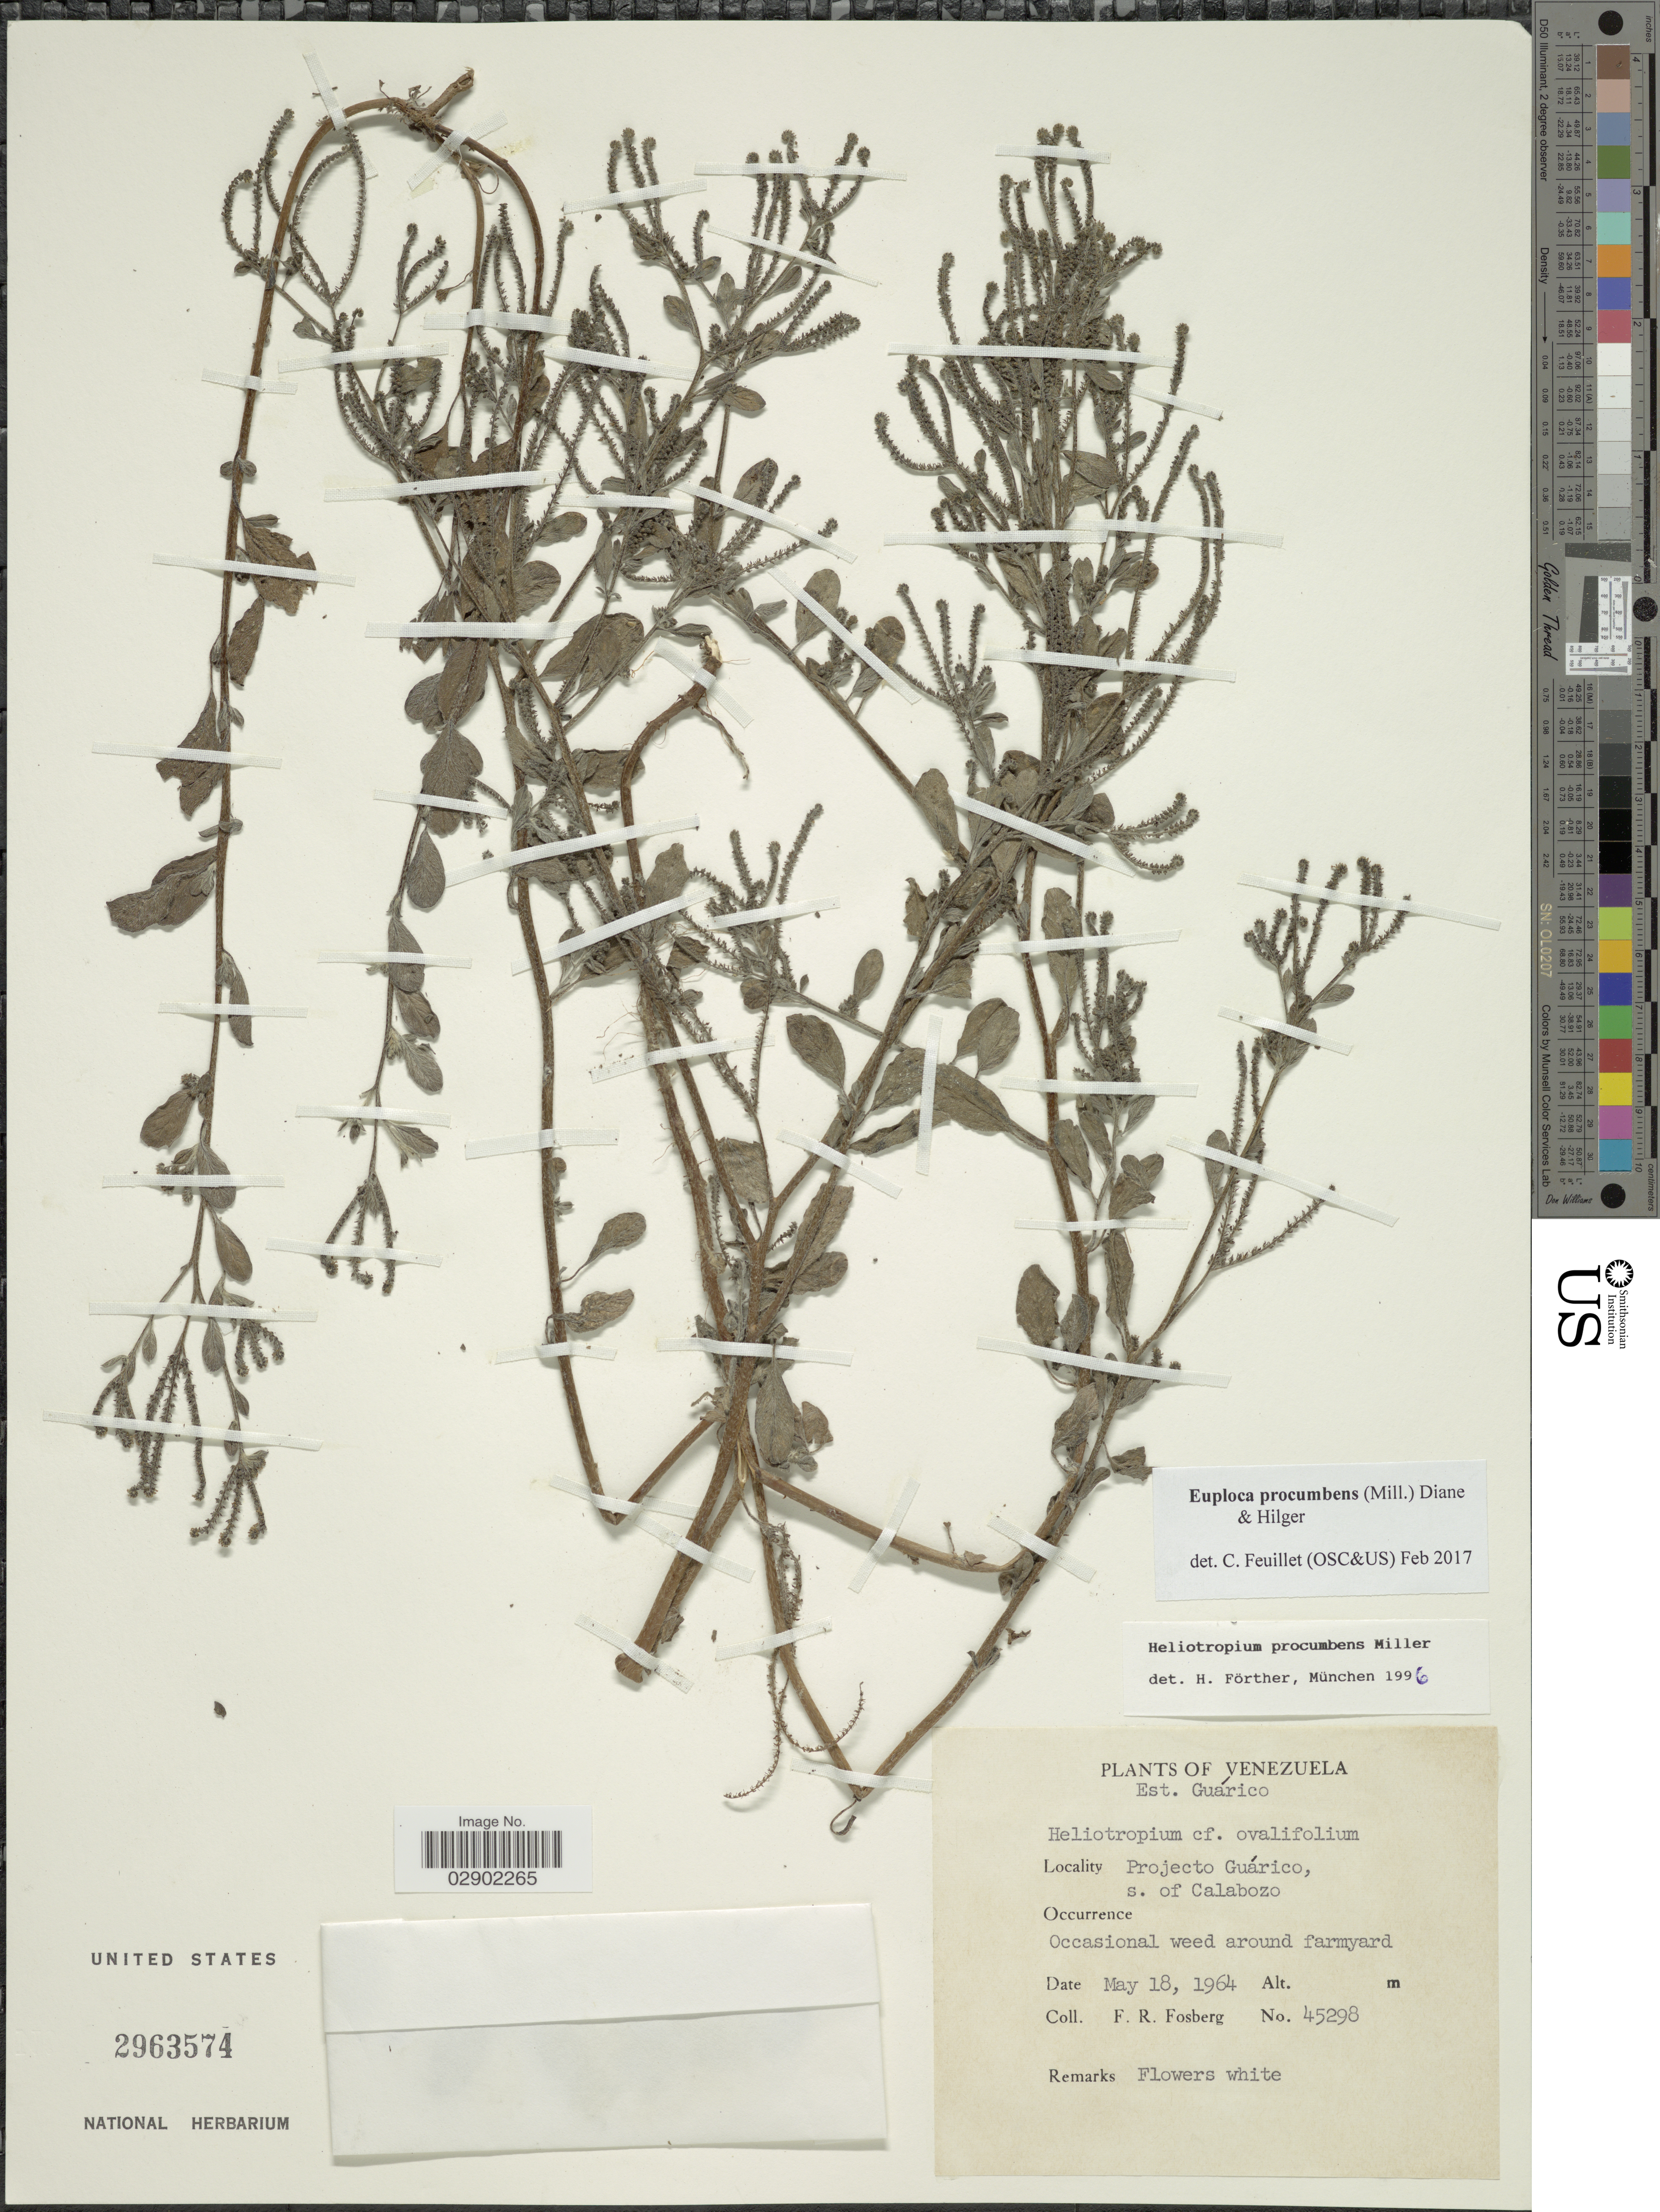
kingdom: Plantae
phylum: Tracheophyta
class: Magnoliopsida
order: Boraginales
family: Heliotropiaceae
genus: Euploca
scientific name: Euploca procumbens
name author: (Mill.) Diane & Hilger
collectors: F. R. Fosberg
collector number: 45298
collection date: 1964-05-18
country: Venezuela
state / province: Guárico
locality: Projecto Guárico, s. of Calabozo.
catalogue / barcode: US 2963574